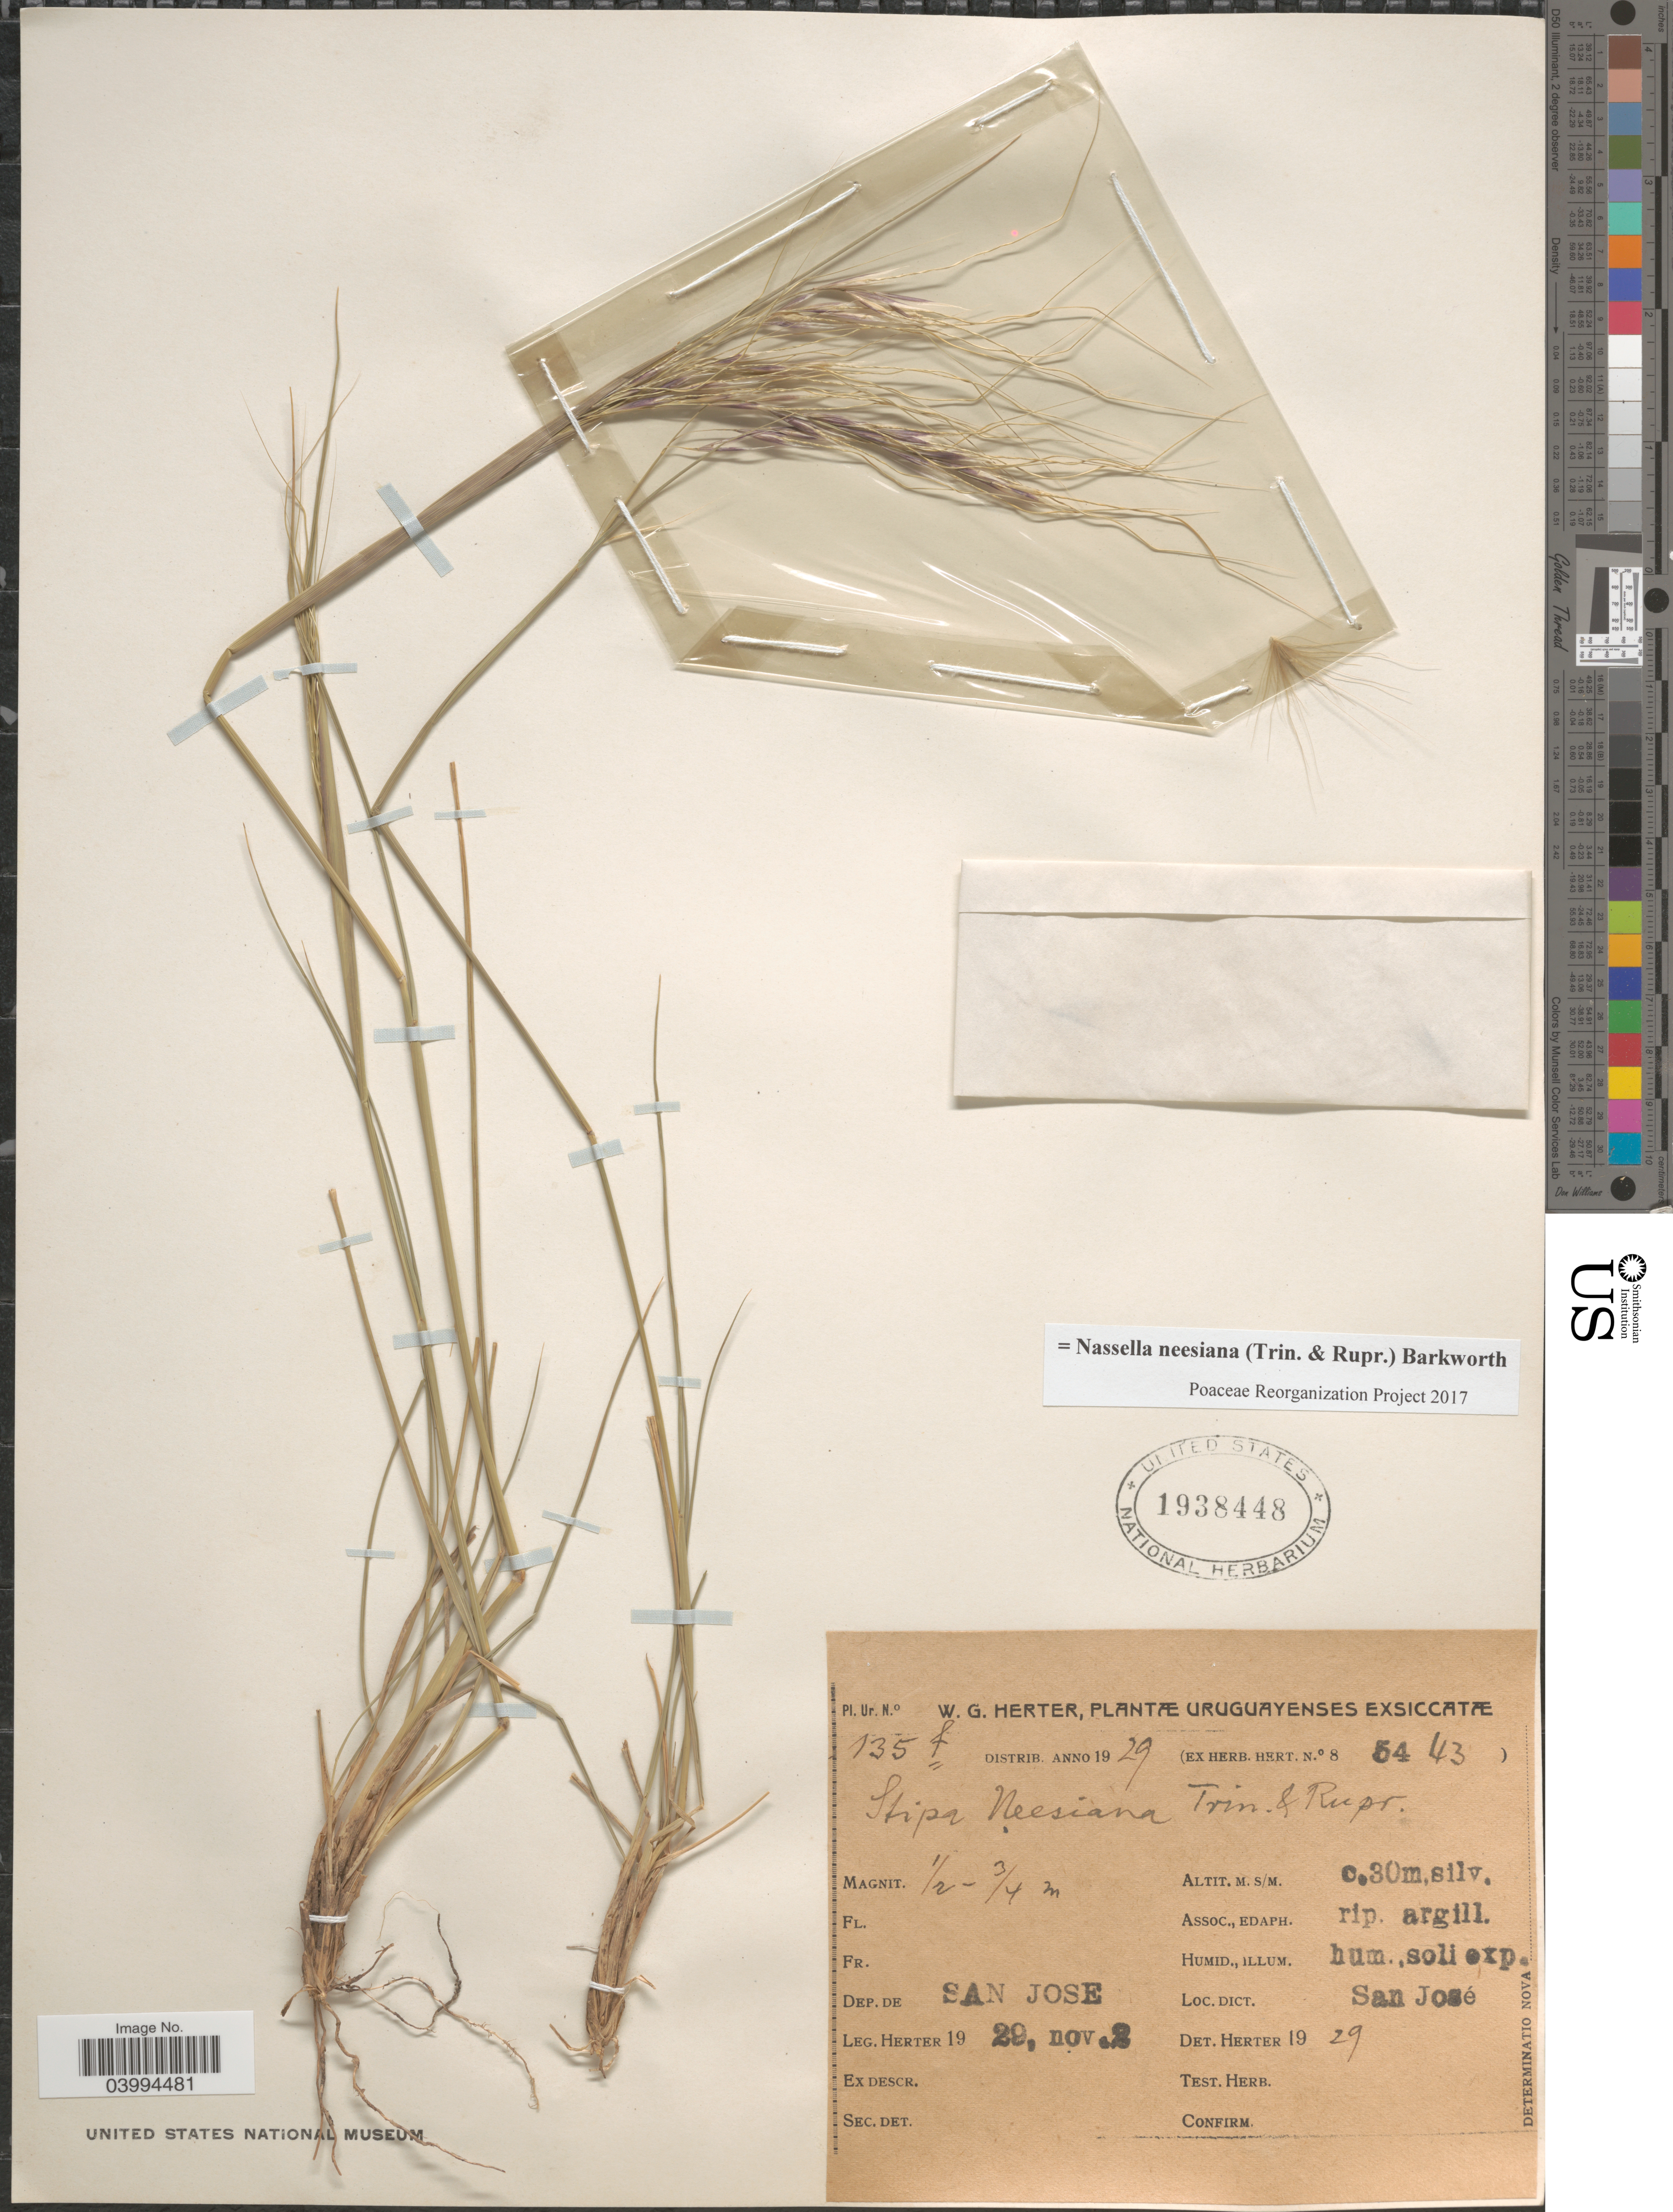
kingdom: Plantae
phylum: Tracheophyta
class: Liliopsida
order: Poales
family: Poaceae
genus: Nassella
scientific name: Nassella neesiana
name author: (Trin. & Rupr.) Barkworth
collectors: W. G. Herter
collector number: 135f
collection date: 1929-11-02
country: Uruguay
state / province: San Jose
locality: Dep. de San Jose. Loc. Dict. San José.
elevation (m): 30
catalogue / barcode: US 1938448